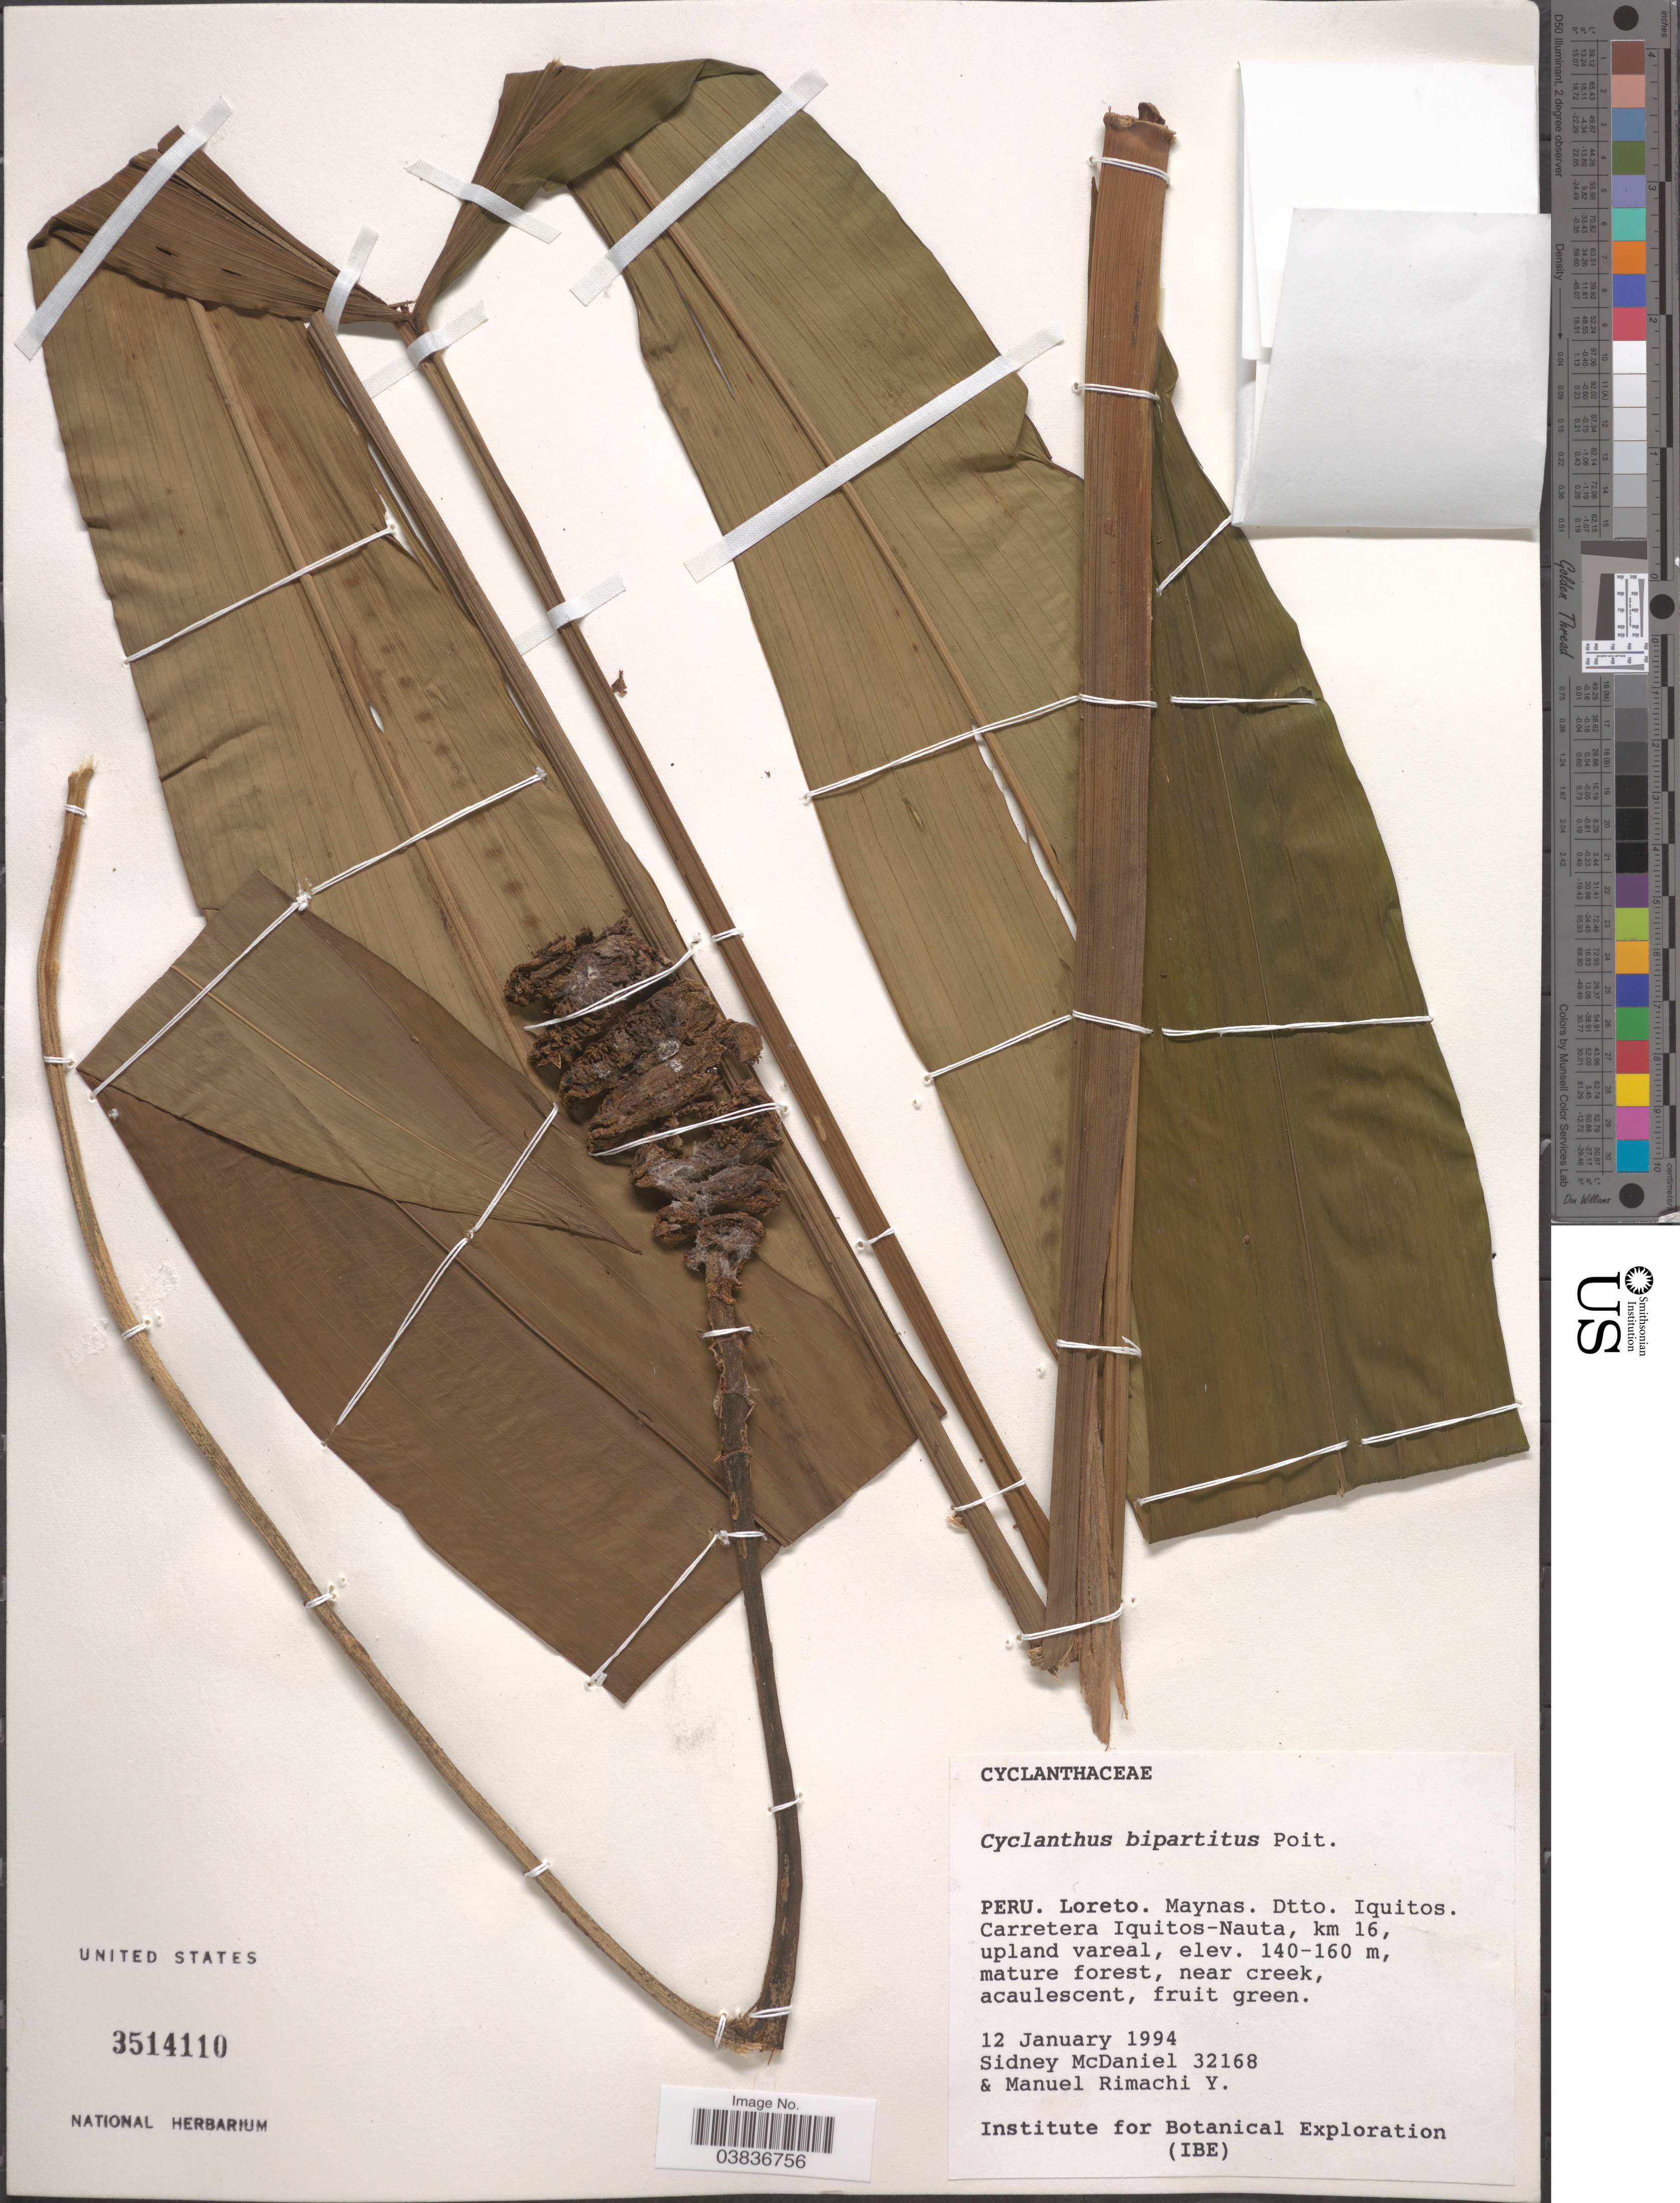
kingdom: Plantae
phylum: Tracheophyta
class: Liliopsida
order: Pandanales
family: Cyclanthaceae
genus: Cyclanthus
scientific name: Cyclanthus bipartitus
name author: Poit. ex A. Rich.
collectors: S. McDaniel & M. Rimachi Y.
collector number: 32168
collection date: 1994-01-12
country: Peru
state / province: Loreto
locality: Maynas. Dtto. Iquitos. Carretera Iquitos-Nauta, km 16.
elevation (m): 140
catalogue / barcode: US 3514110